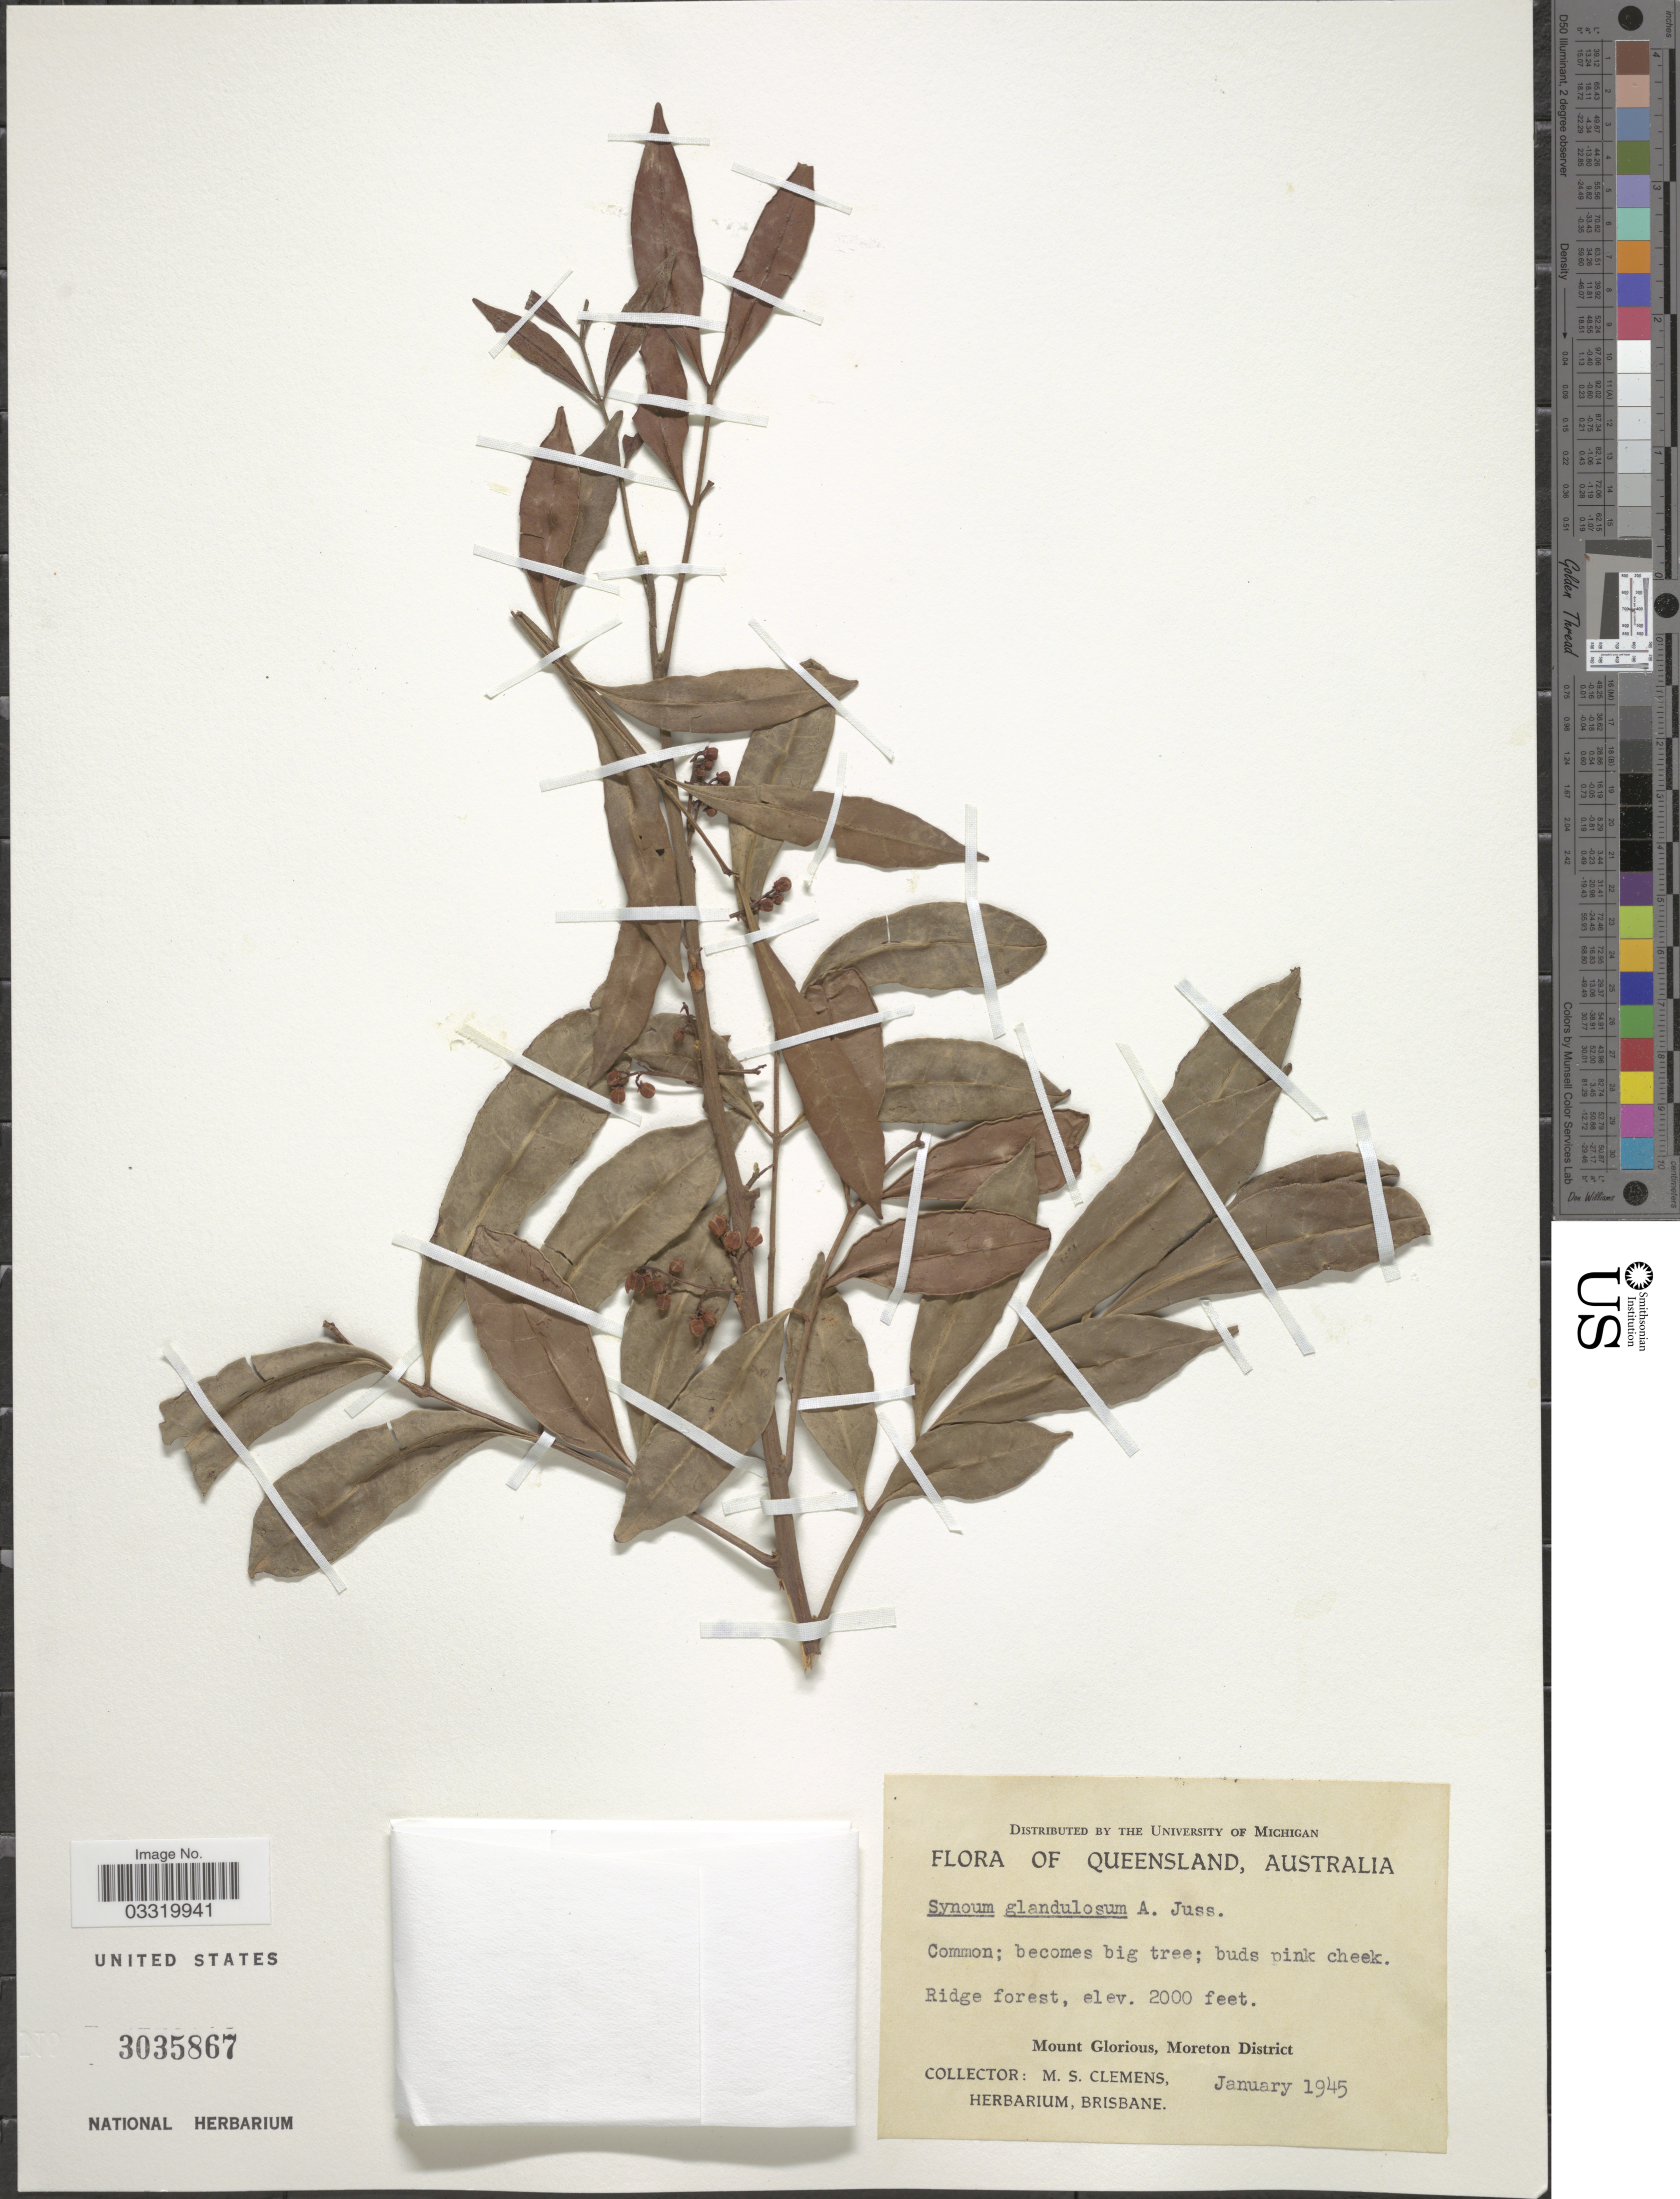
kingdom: Plantae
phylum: Tracheophyta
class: Magnoliopsida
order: Sapindales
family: Meliaceae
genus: Synoum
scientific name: Synoum glandulosum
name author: (Sm.) A. Juss.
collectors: M. S. Clemens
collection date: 1945-01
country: Australia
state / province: Queensland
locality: Mount Glorious, Moreton District.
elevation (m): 610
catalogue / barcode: US 3035867